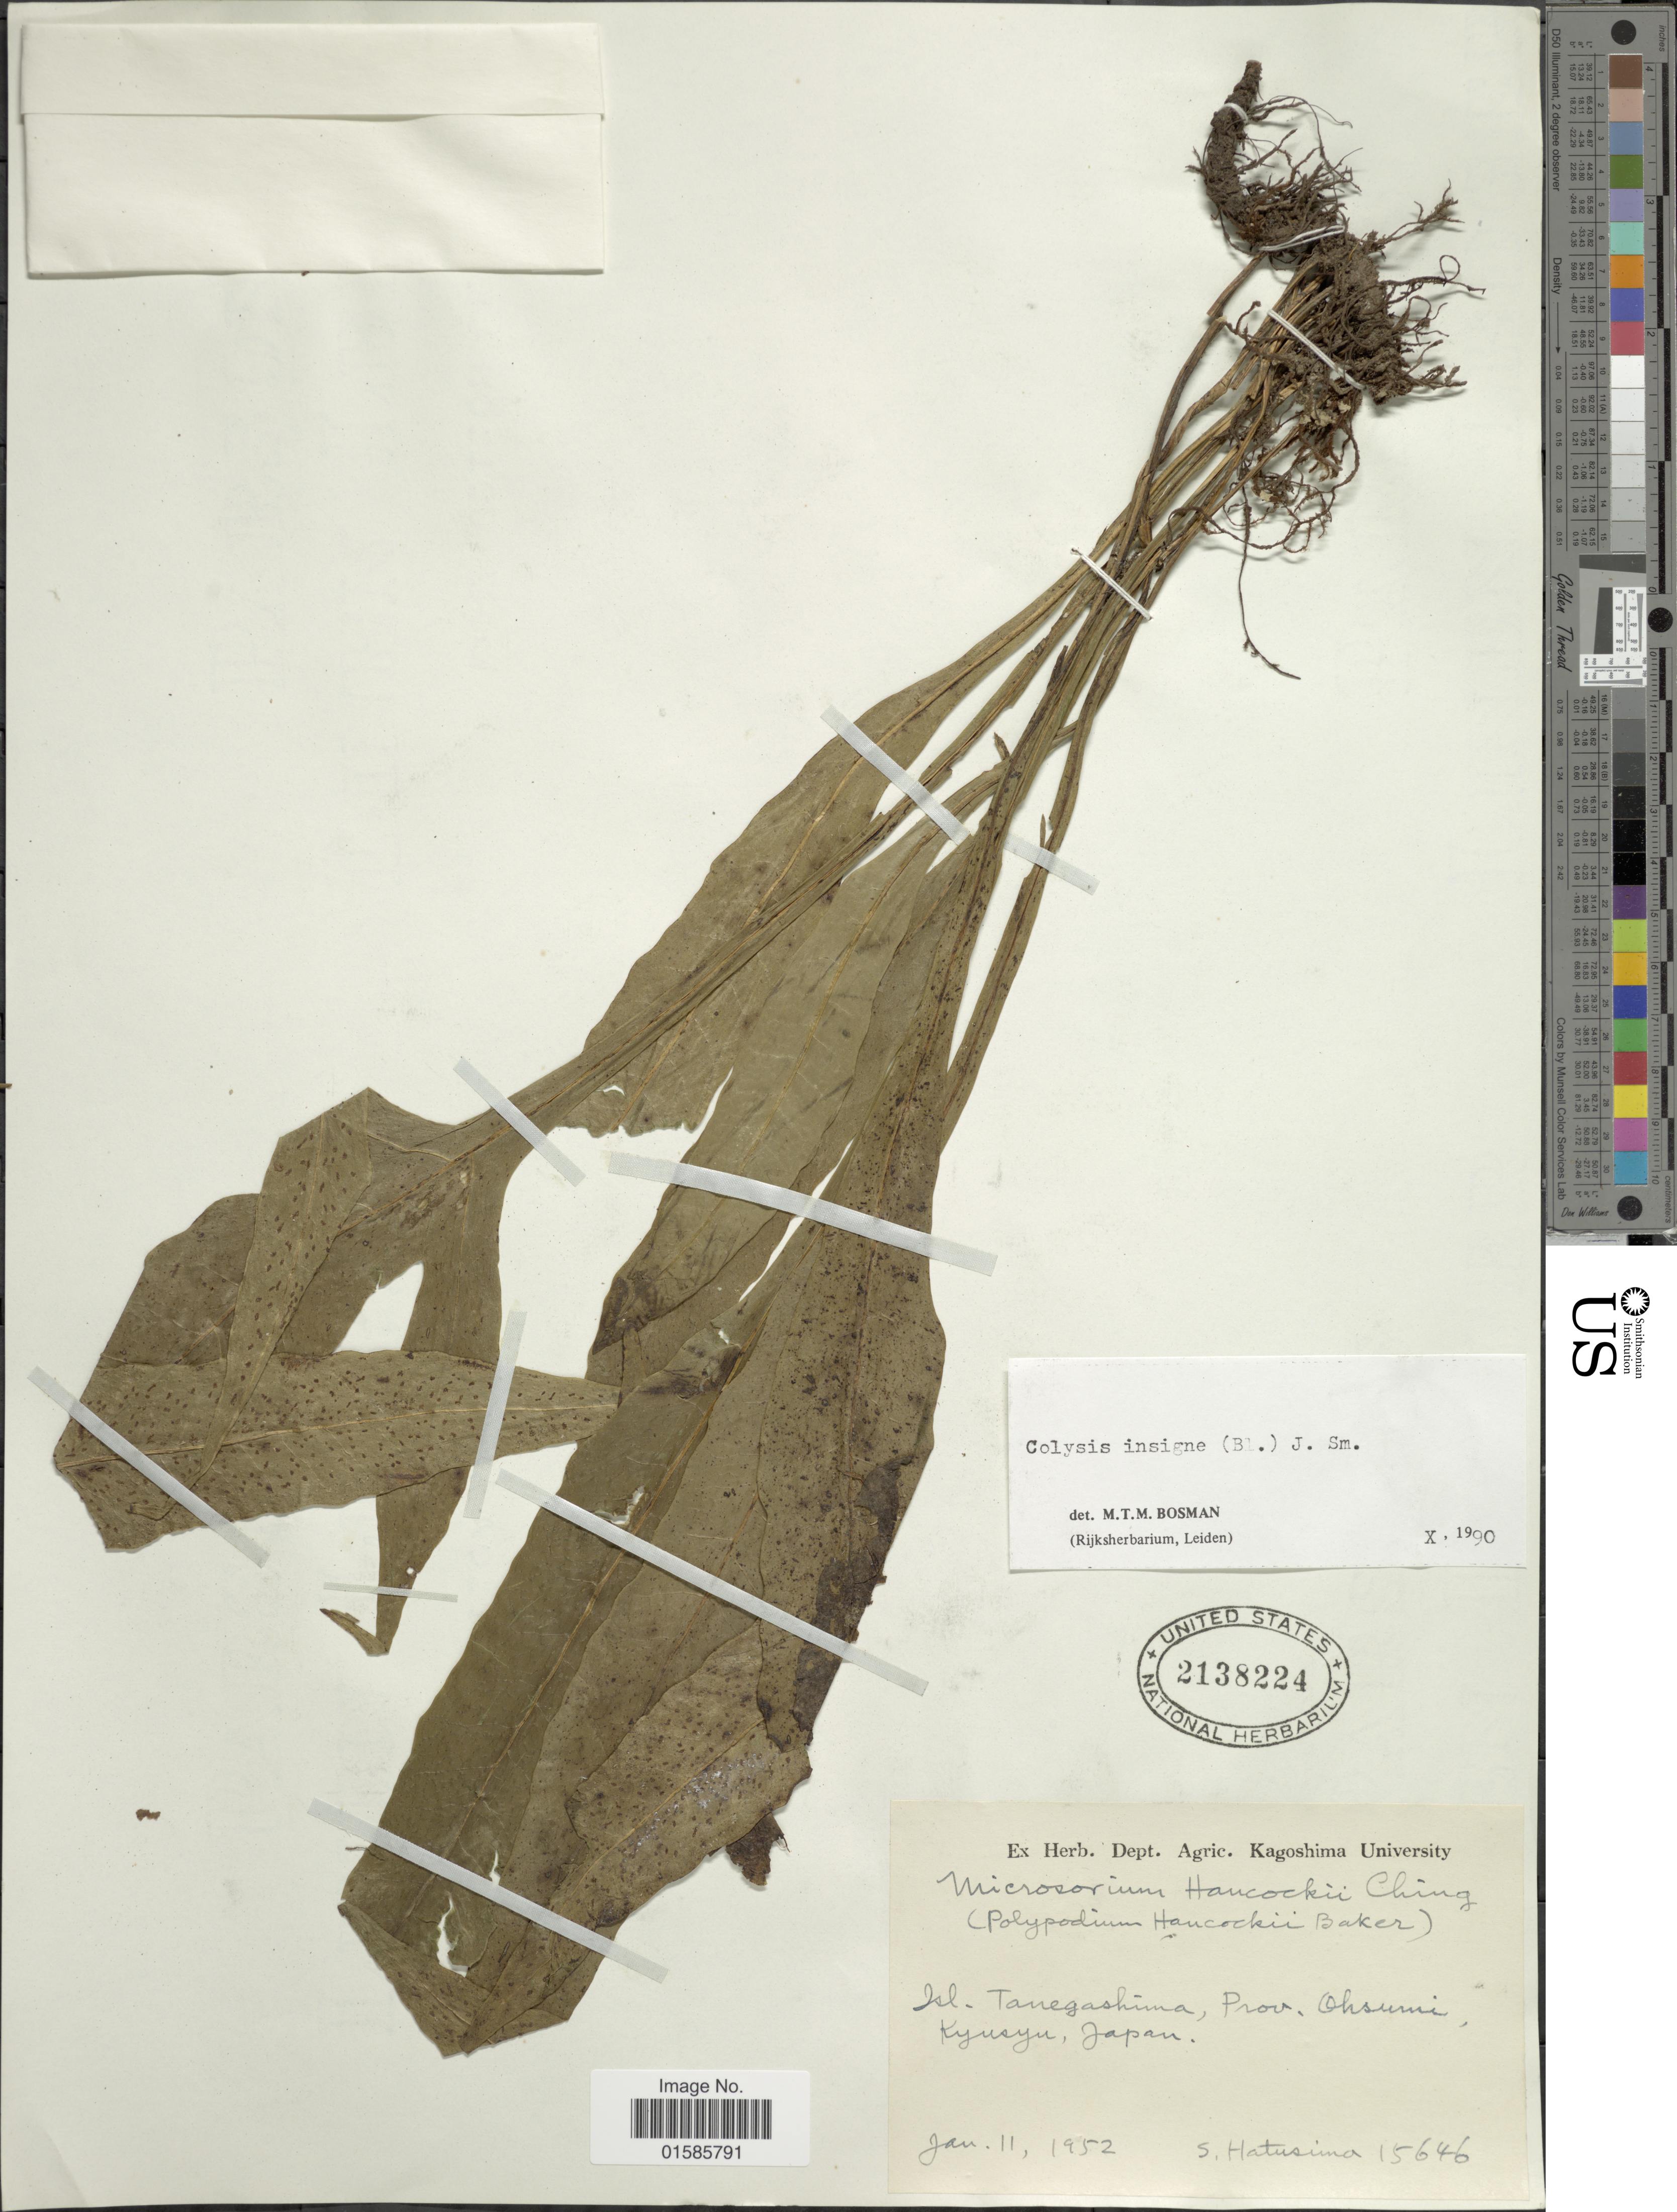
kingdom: Plantae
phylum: Tracheophyta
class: Polypodiopsida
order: Polypodiales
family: Polypodiaceae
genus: Microsorum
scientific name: Microsorum insigne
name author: (Blume) Copel.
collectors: S. Hatusima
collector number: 15646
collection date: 1952-01-11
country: Japan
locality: Isl. Tanegashima, prov. Ohsumi, Kyusyu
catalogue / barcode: US 2138224